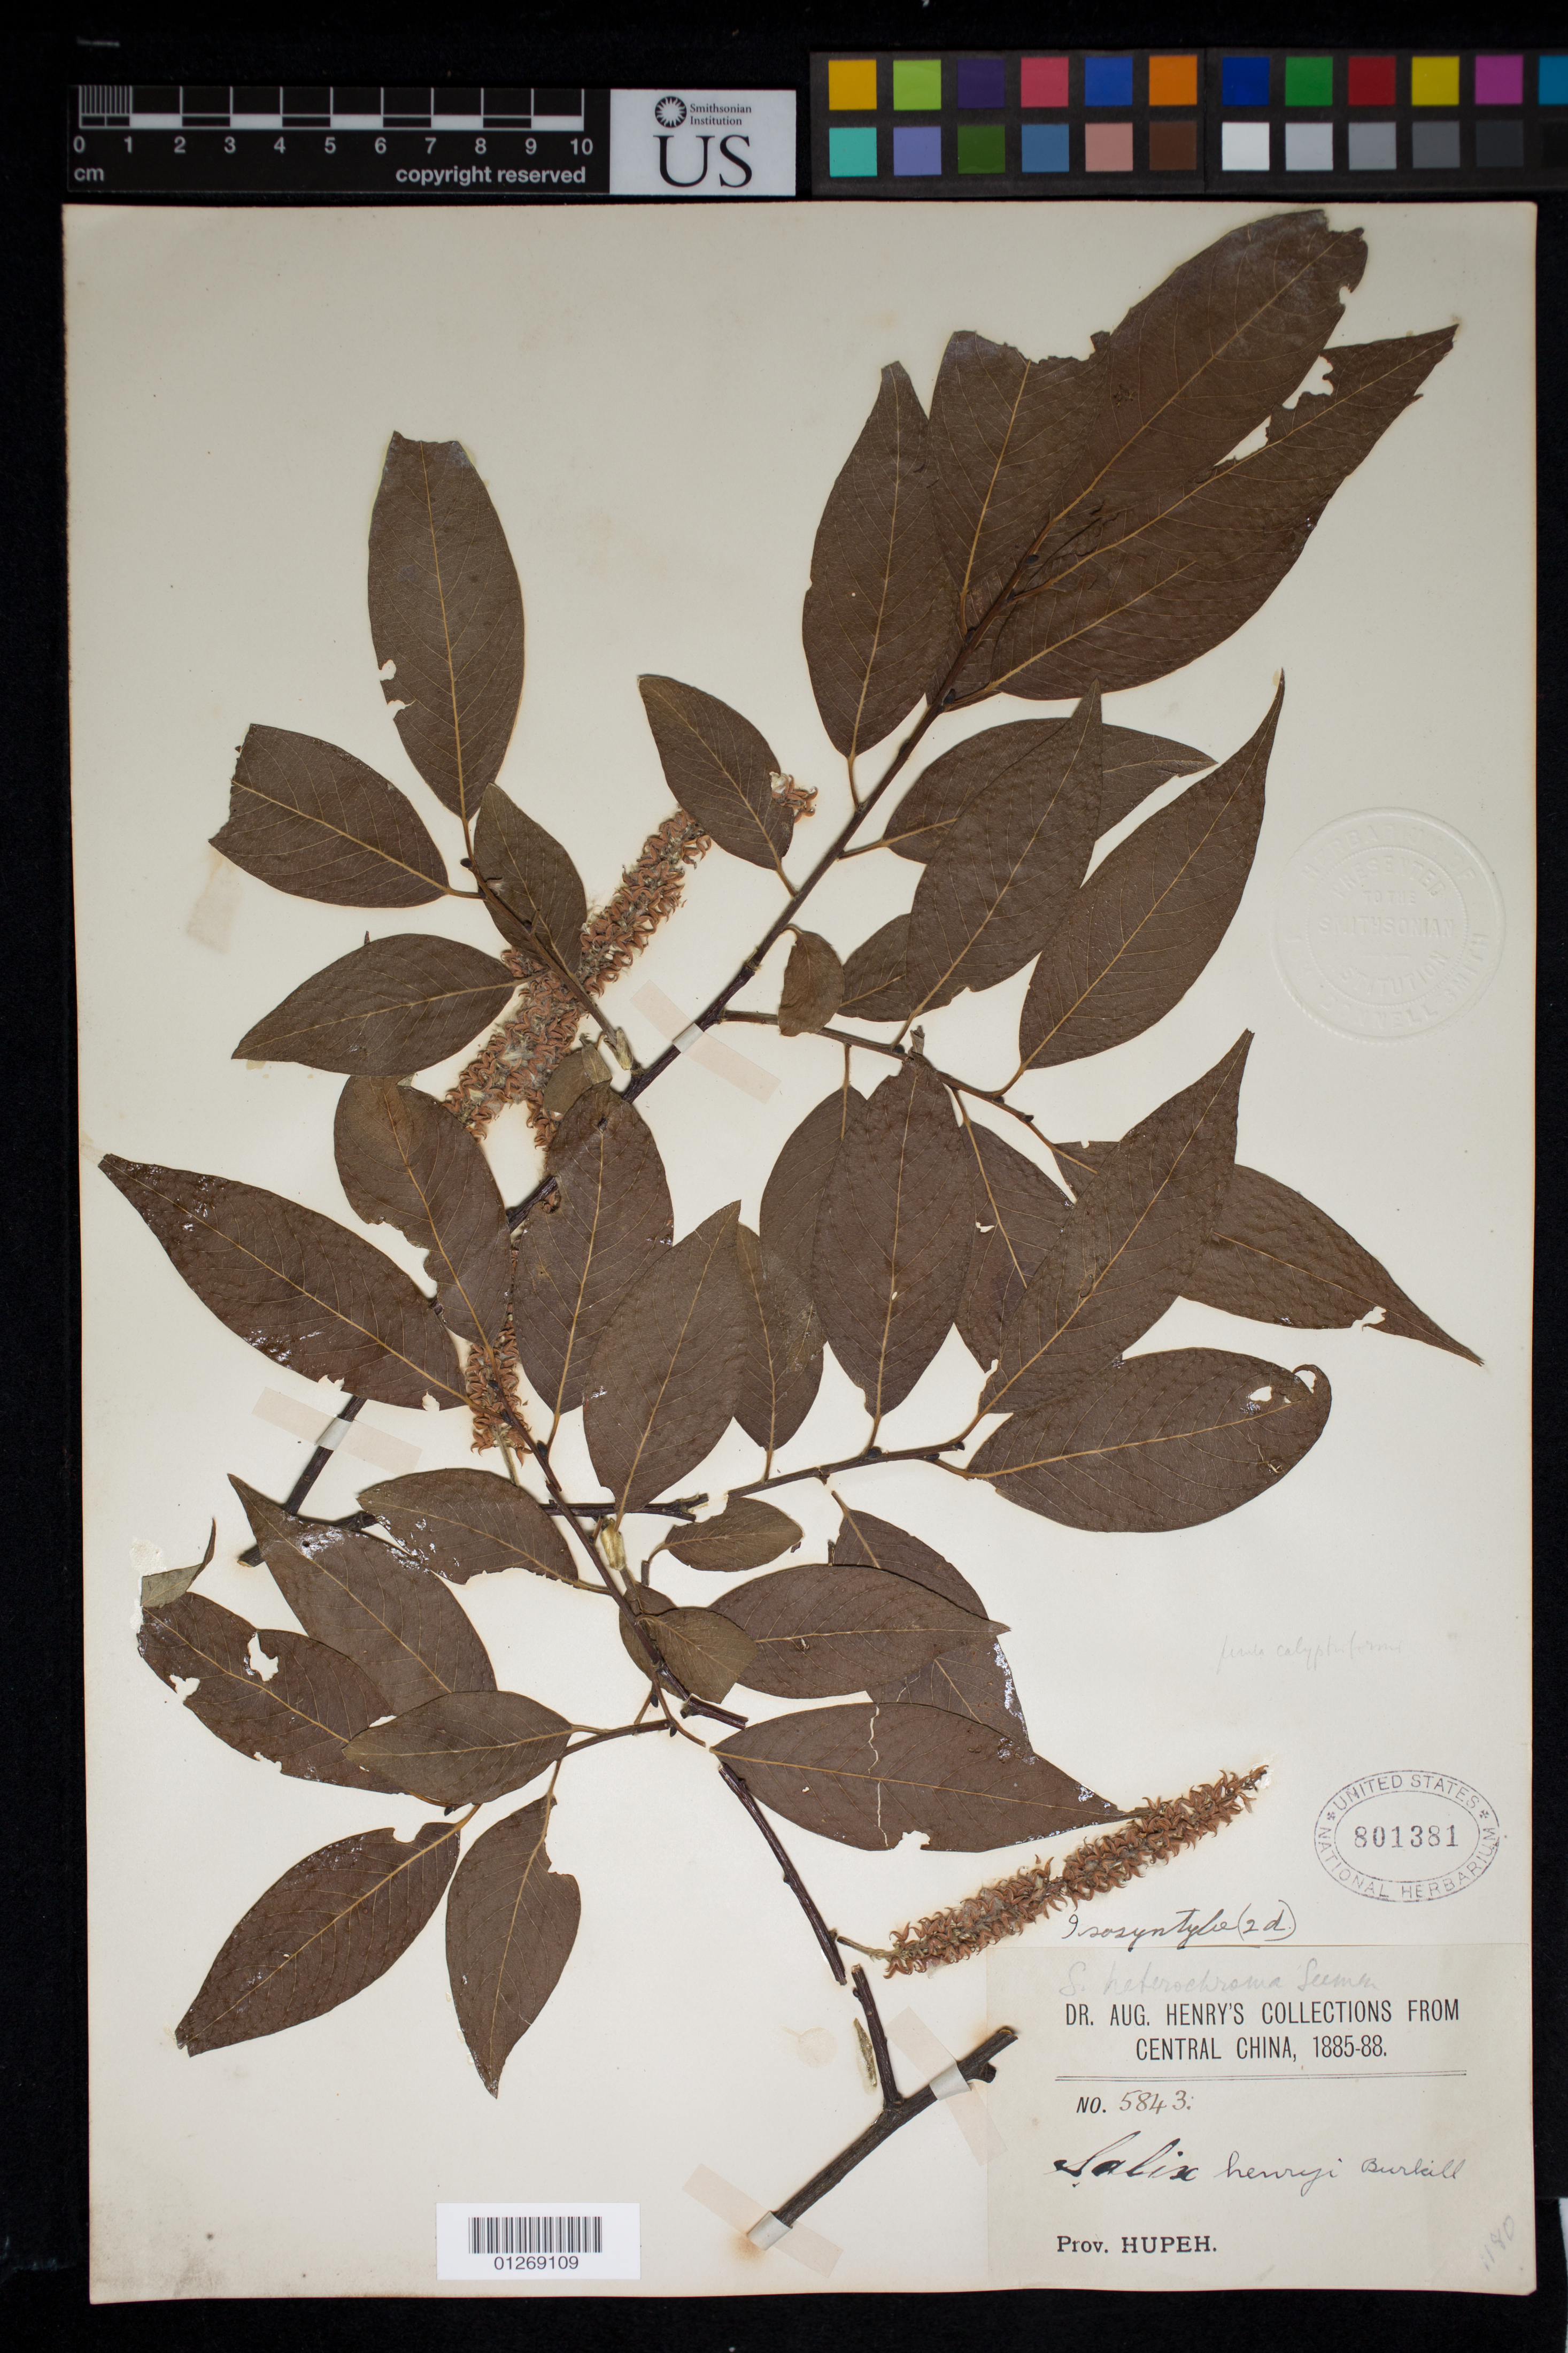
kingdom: Plantae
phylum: Tracheophyta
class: Magnoliopsida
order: Malpighiales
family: Salicaceae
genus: Salix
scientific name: Salix henryi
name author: Burkill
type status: Syntype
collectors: A. Henry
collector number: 5843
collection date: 1885/1888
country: China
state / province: Hubei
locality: Central China. Prov. Hupeh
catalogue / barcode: US 801381